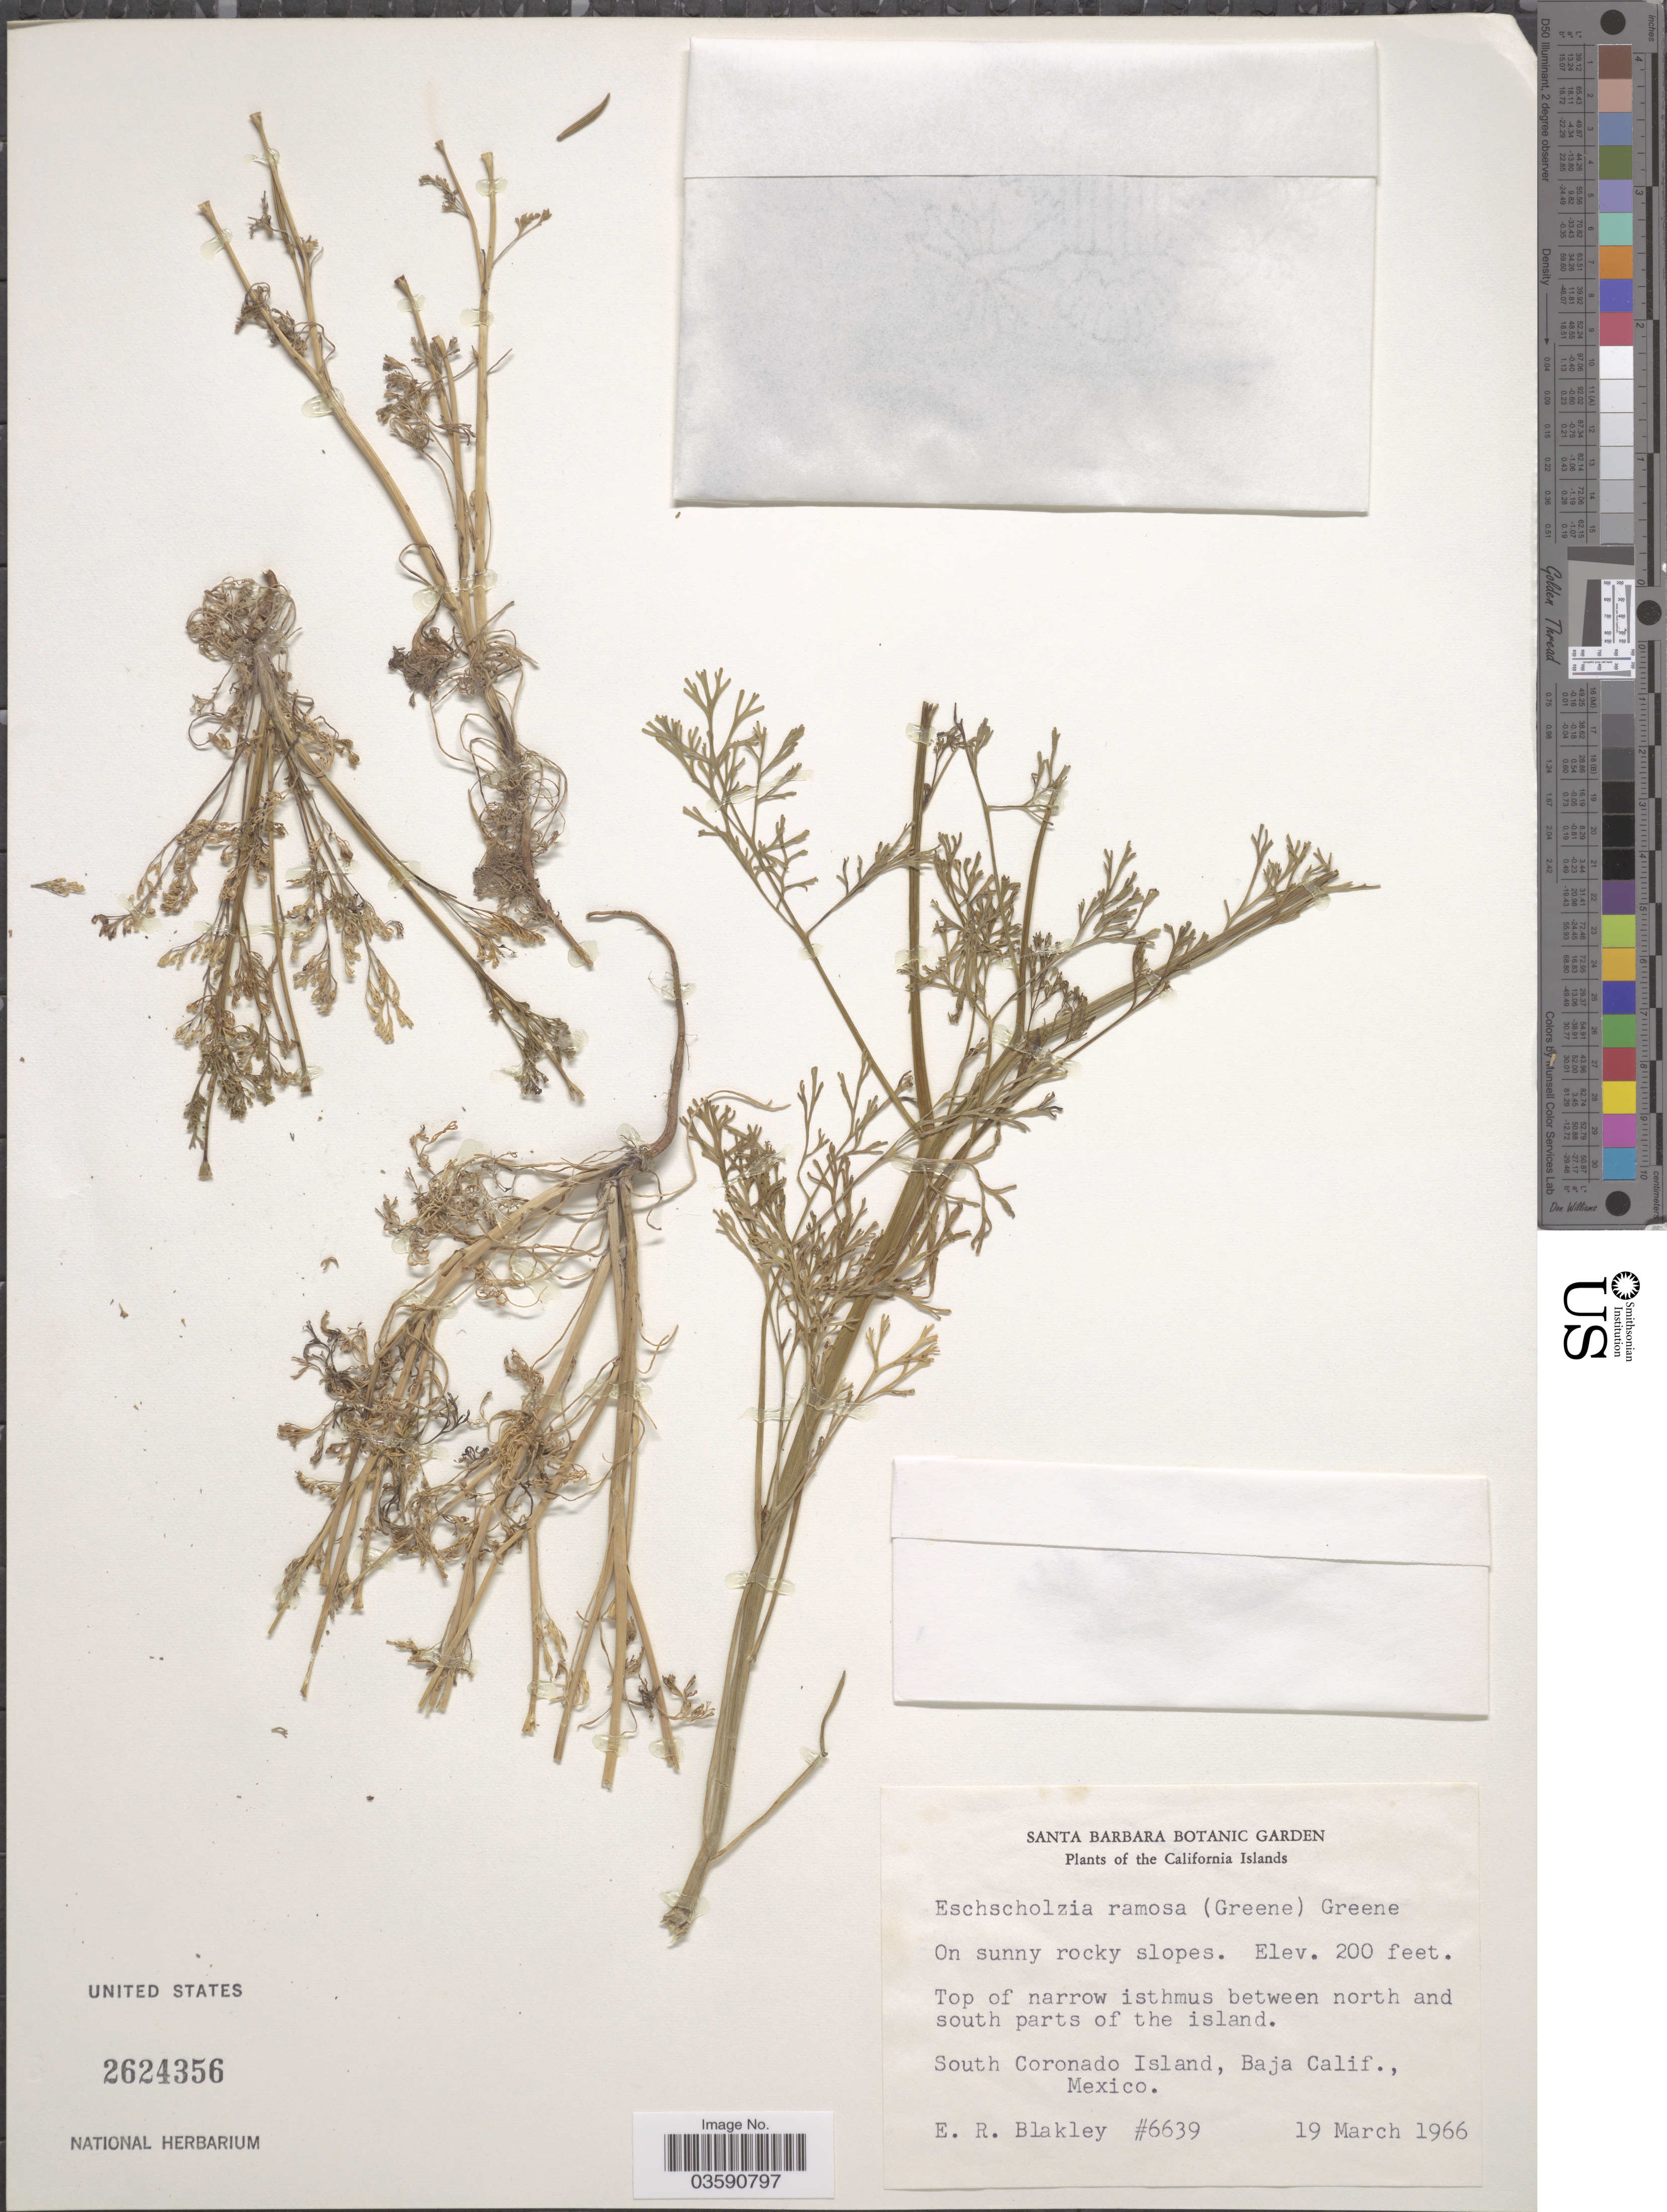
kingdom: Plantae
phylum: Tracheophyta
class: Magnoliopsida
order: Ranunculales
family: Papaveraceae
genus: Eschscholzia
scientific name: Eschscholzia ramosa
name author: (Greene) Greene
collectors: E. R. Blakley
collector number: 6639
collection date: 1966-03-19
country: Mexico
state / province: Baja California Norte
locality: The California Islands. Top of narrow isthmus between north and south parts of the island. South Coronado Island.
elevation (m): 61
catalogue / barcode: US 2624356